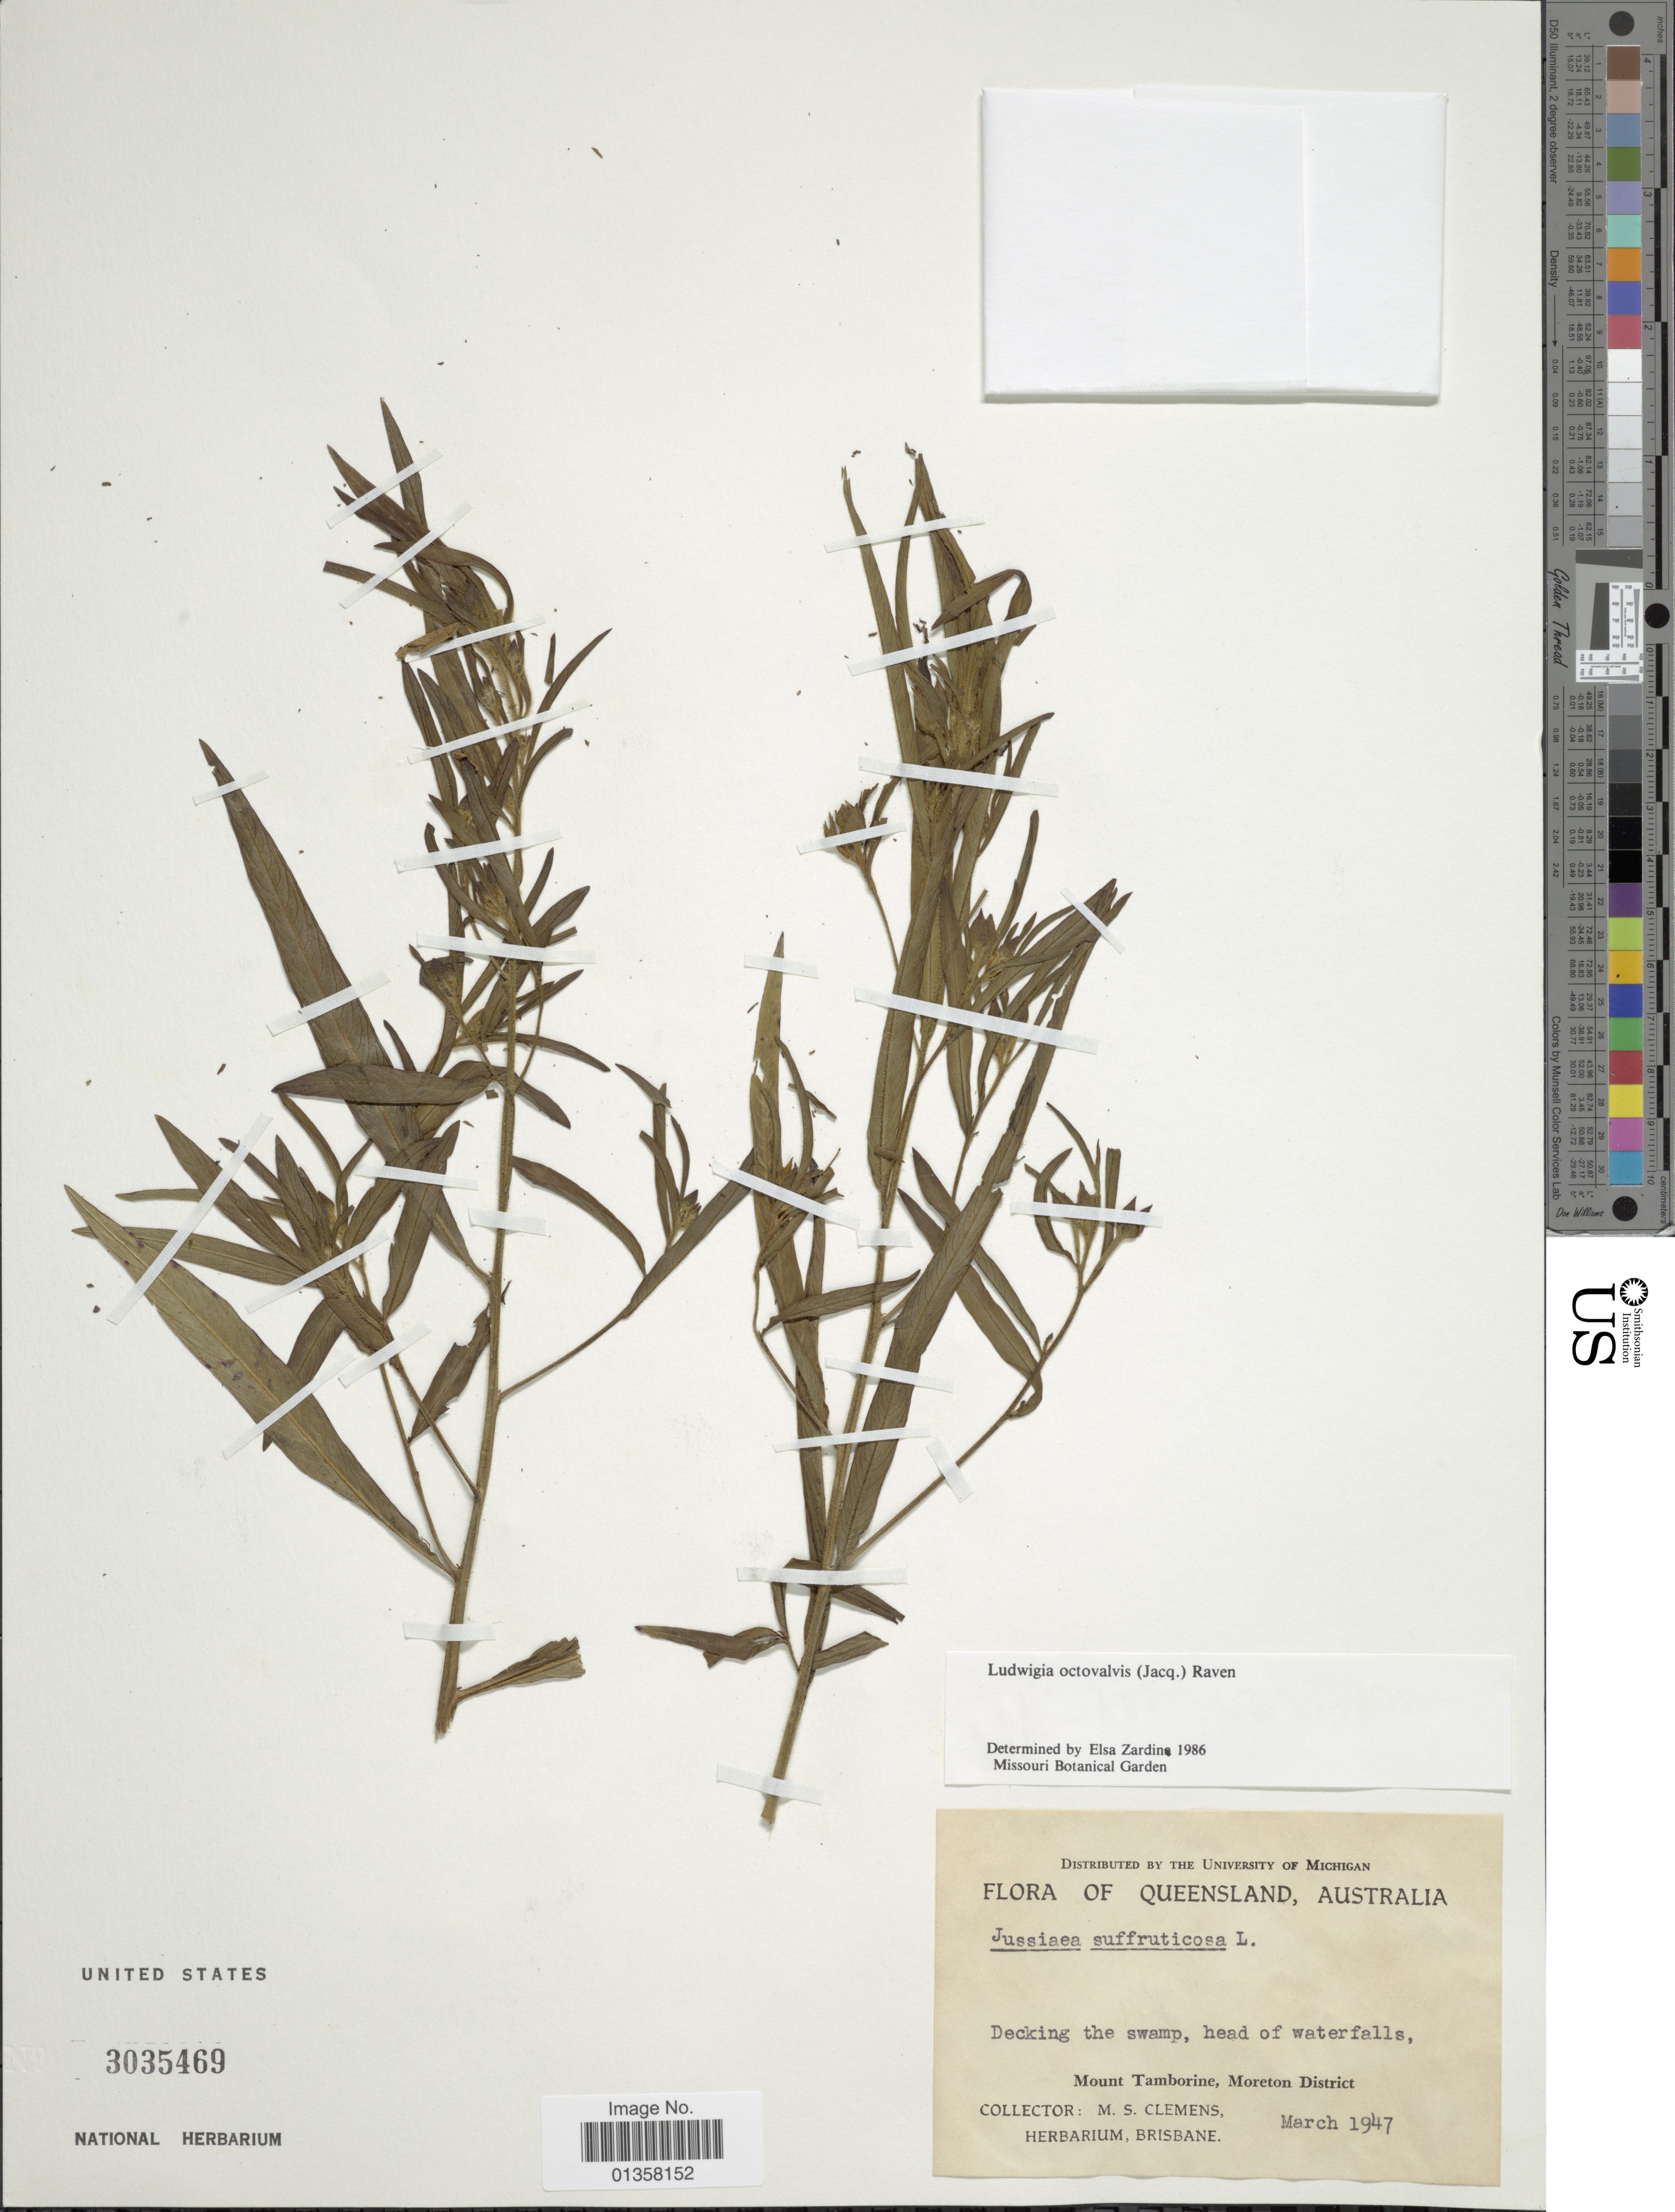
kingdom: Plantae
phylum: Tracheophyta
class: Magnoliopsida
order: Myrtales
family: Onagraceae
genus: Ludwigia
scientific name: Ludwigia octovalvis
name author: (Jacq.) P.H. Raven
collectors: M. S. Clemens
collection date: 1947-03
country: Australia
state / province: Queensland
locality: Head of waterfalls, Mount Tamborine, Moreton District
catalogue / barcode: US 3035469